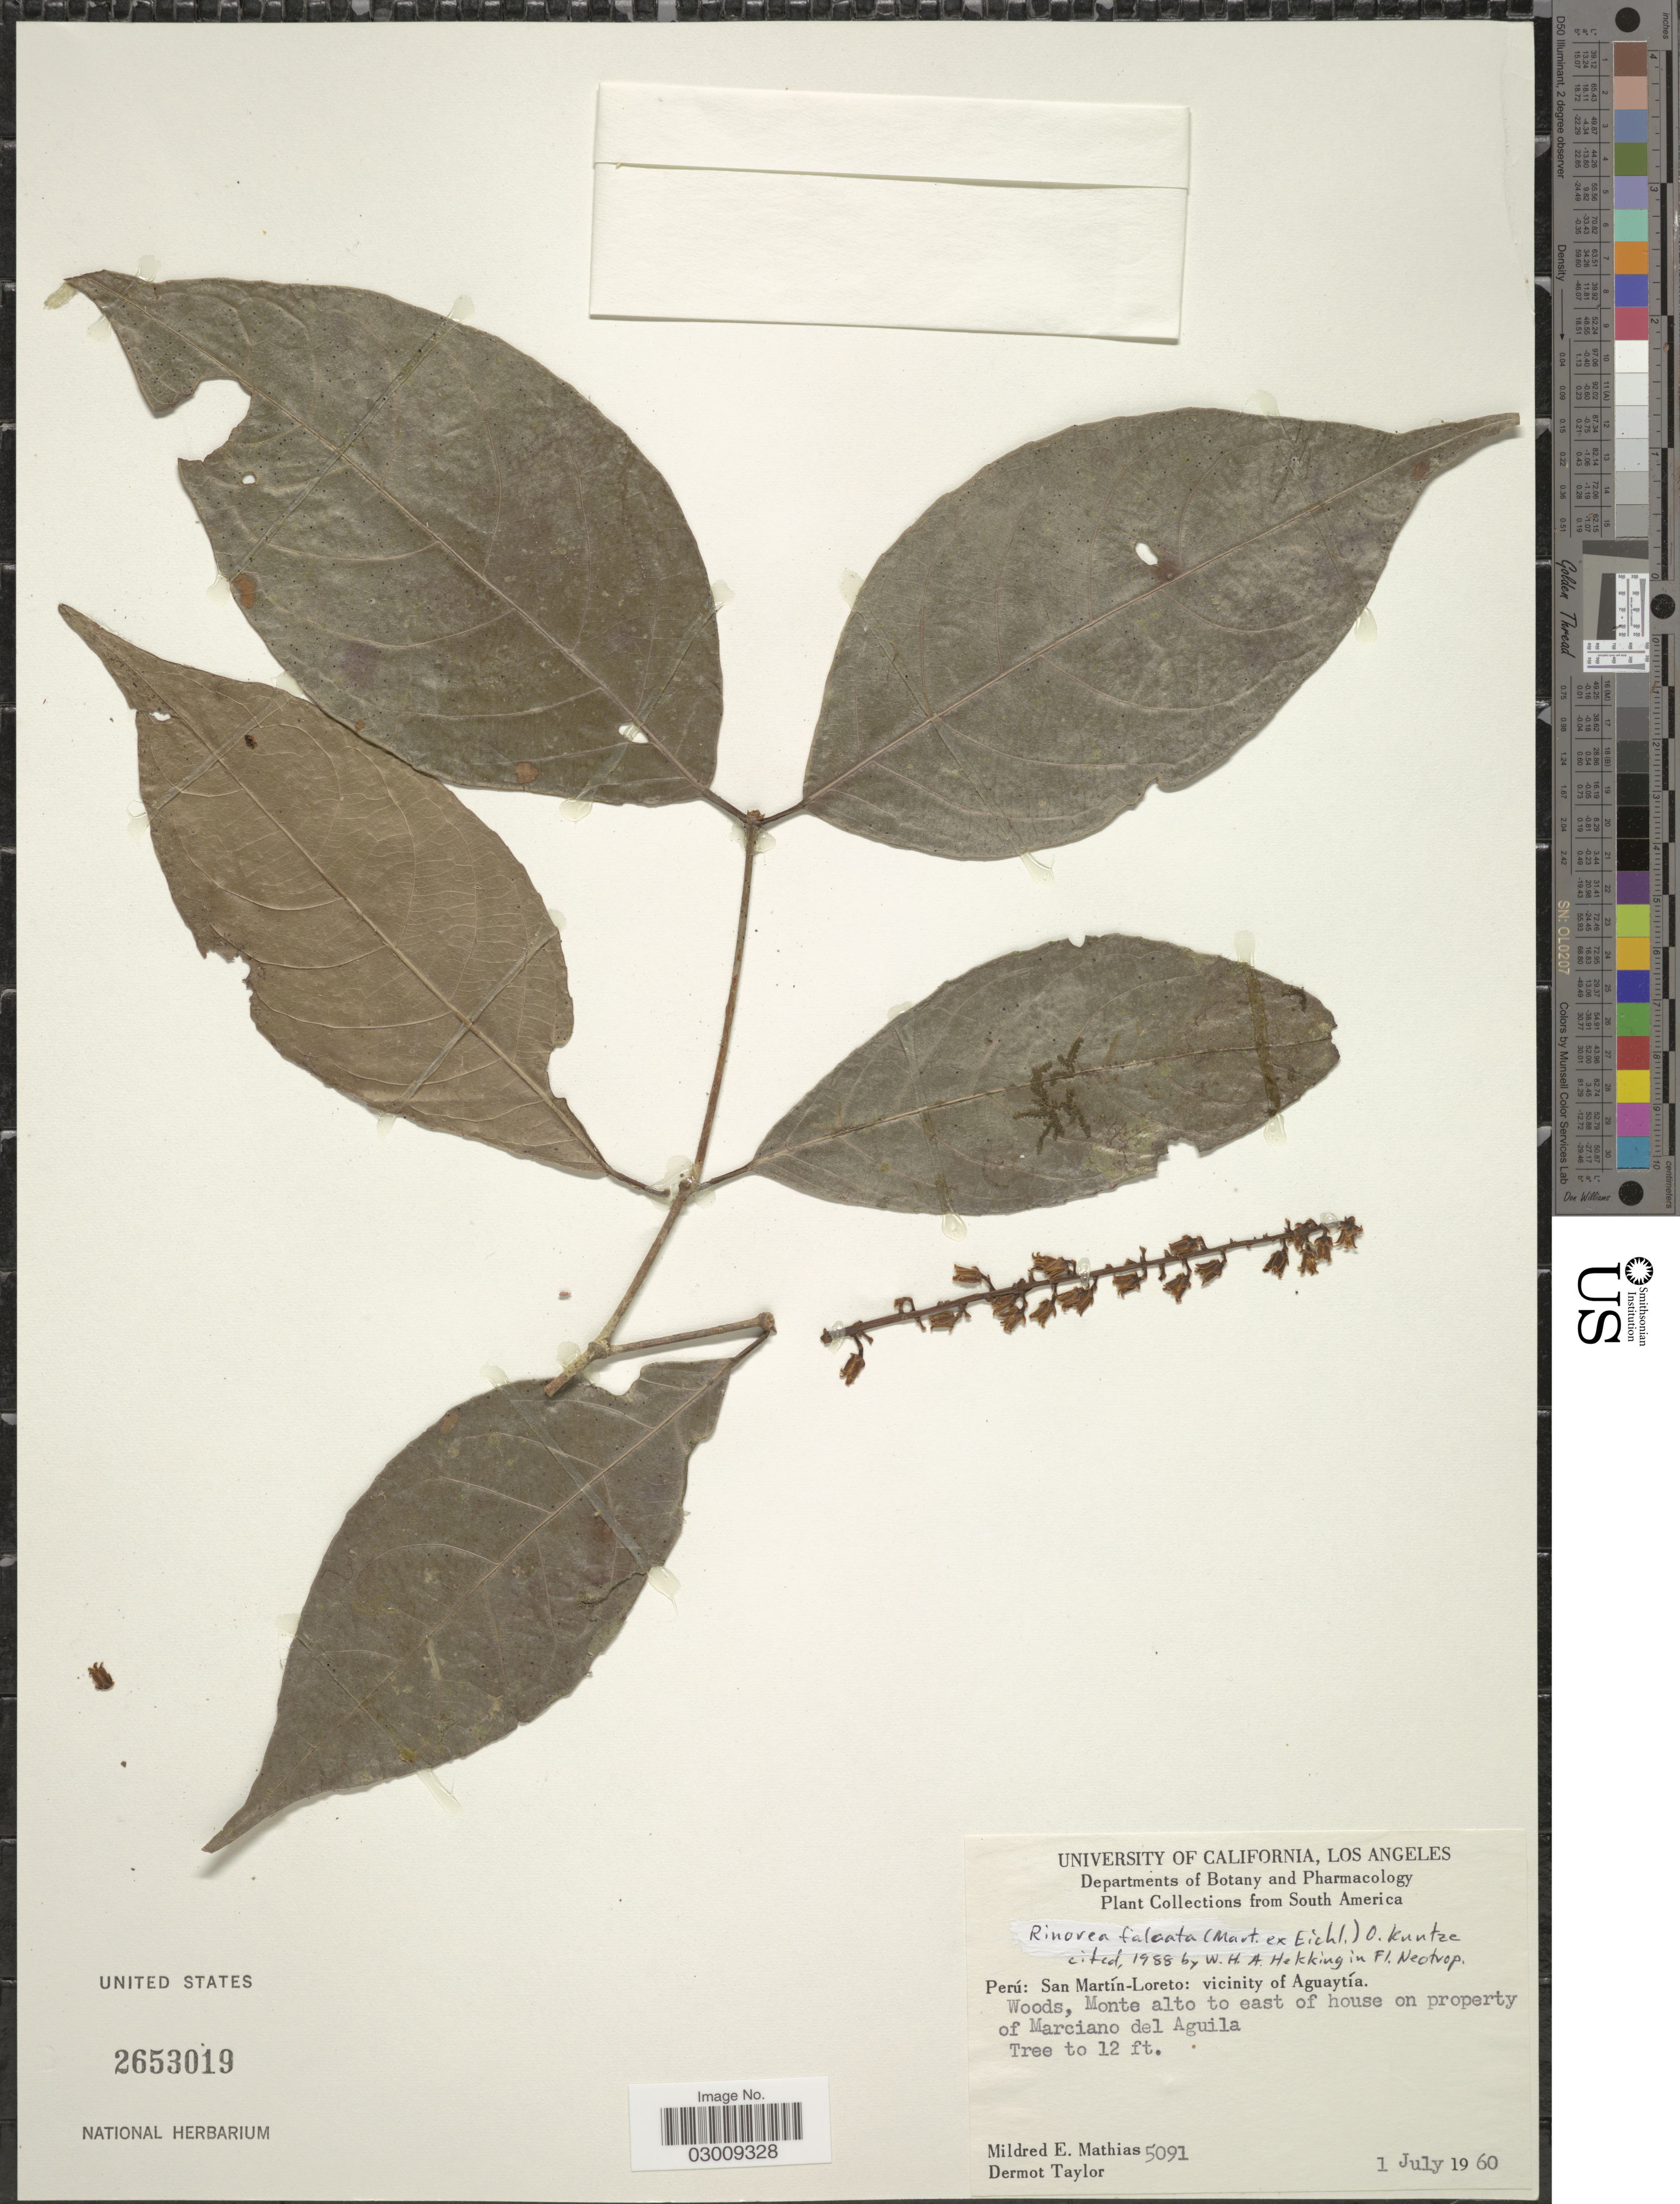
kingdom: Plantae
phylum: Tracheophyta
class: Magnoliopsida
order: Malpighiales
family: Violaceae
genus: Rinorea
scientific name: Rinorea falcata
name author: (Mart. ex Eichler) Kuntze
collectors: M. E. Mathias & D. Taylor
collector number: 5091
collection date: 1960-07-01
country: Peru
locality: San Martín-Loreto: vicinity of Aguaytía. Woods, Monte alto to east of house on property of Marciano del Aguila.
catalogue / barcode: US 2653019